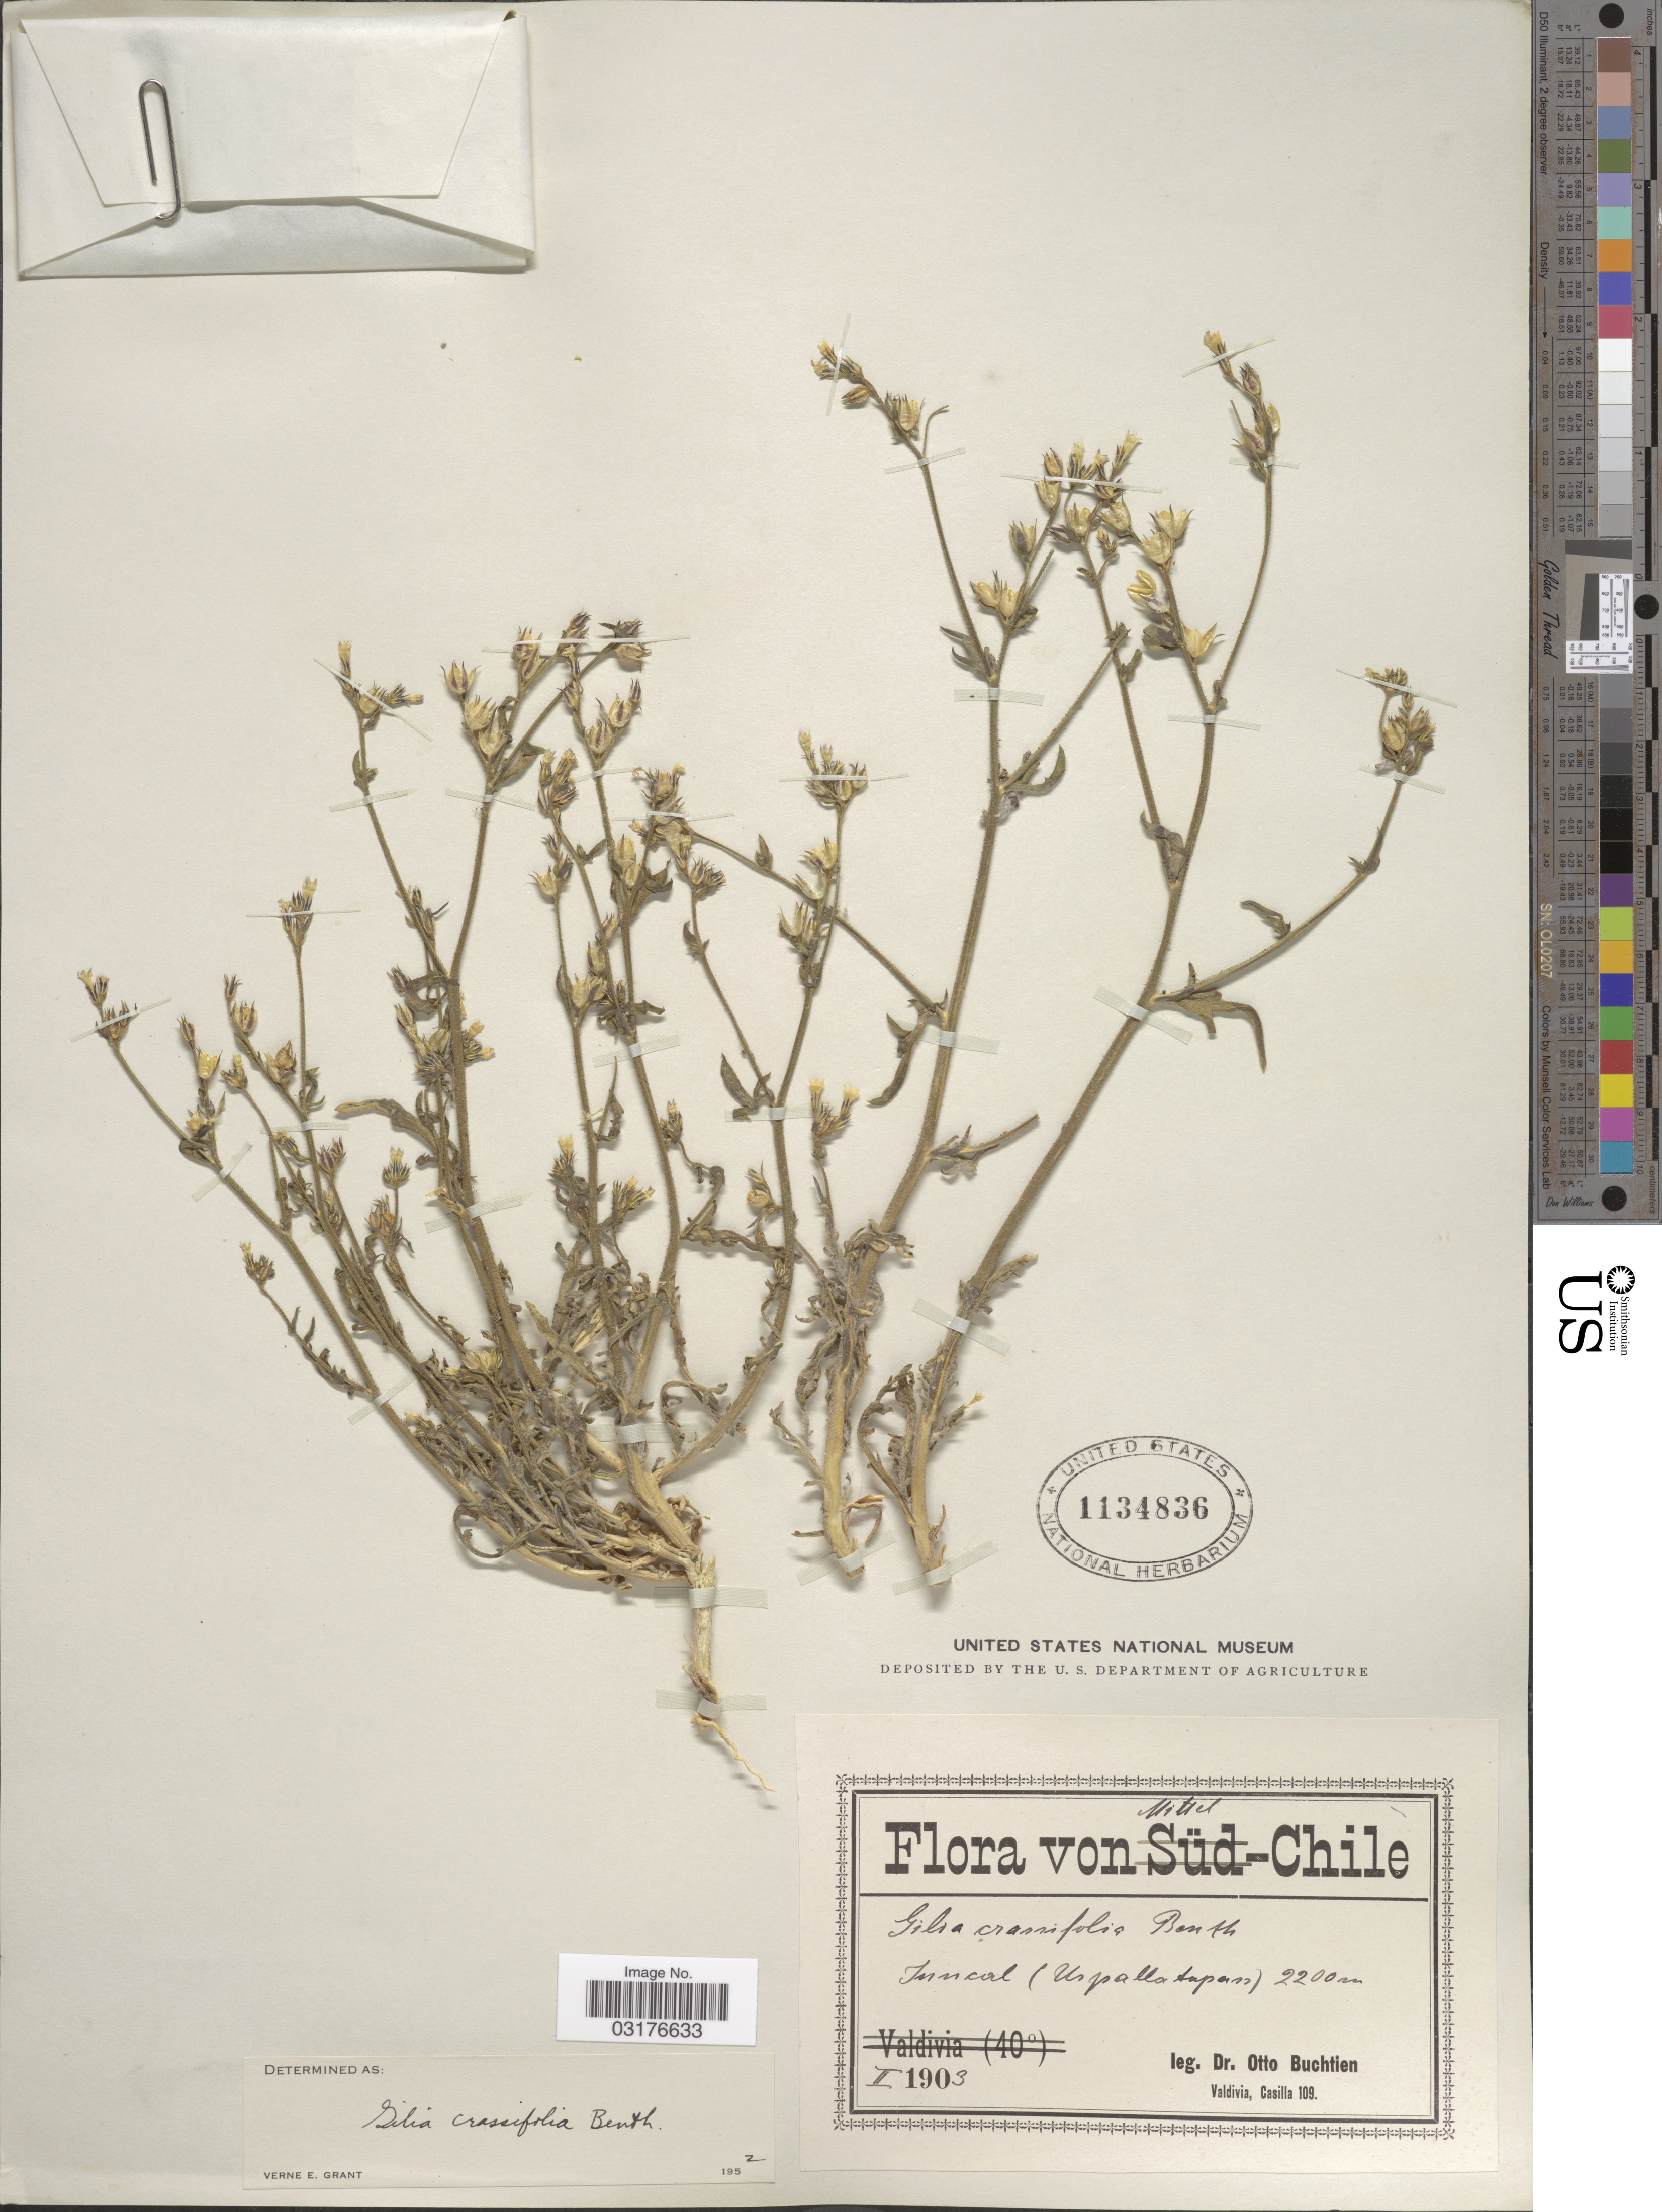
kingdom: Plantae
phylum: Tracheophyta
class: Magnoliopsida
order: Ericales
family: Polemoniaceae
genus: Gilia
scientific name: Gilia crassifolia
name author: Benth.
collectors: O. Buchtien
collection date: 1903-02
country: Chile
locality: Mittel-Chile. Juncal (Uspallatapass).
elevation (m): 2200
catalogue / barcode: US 1134836